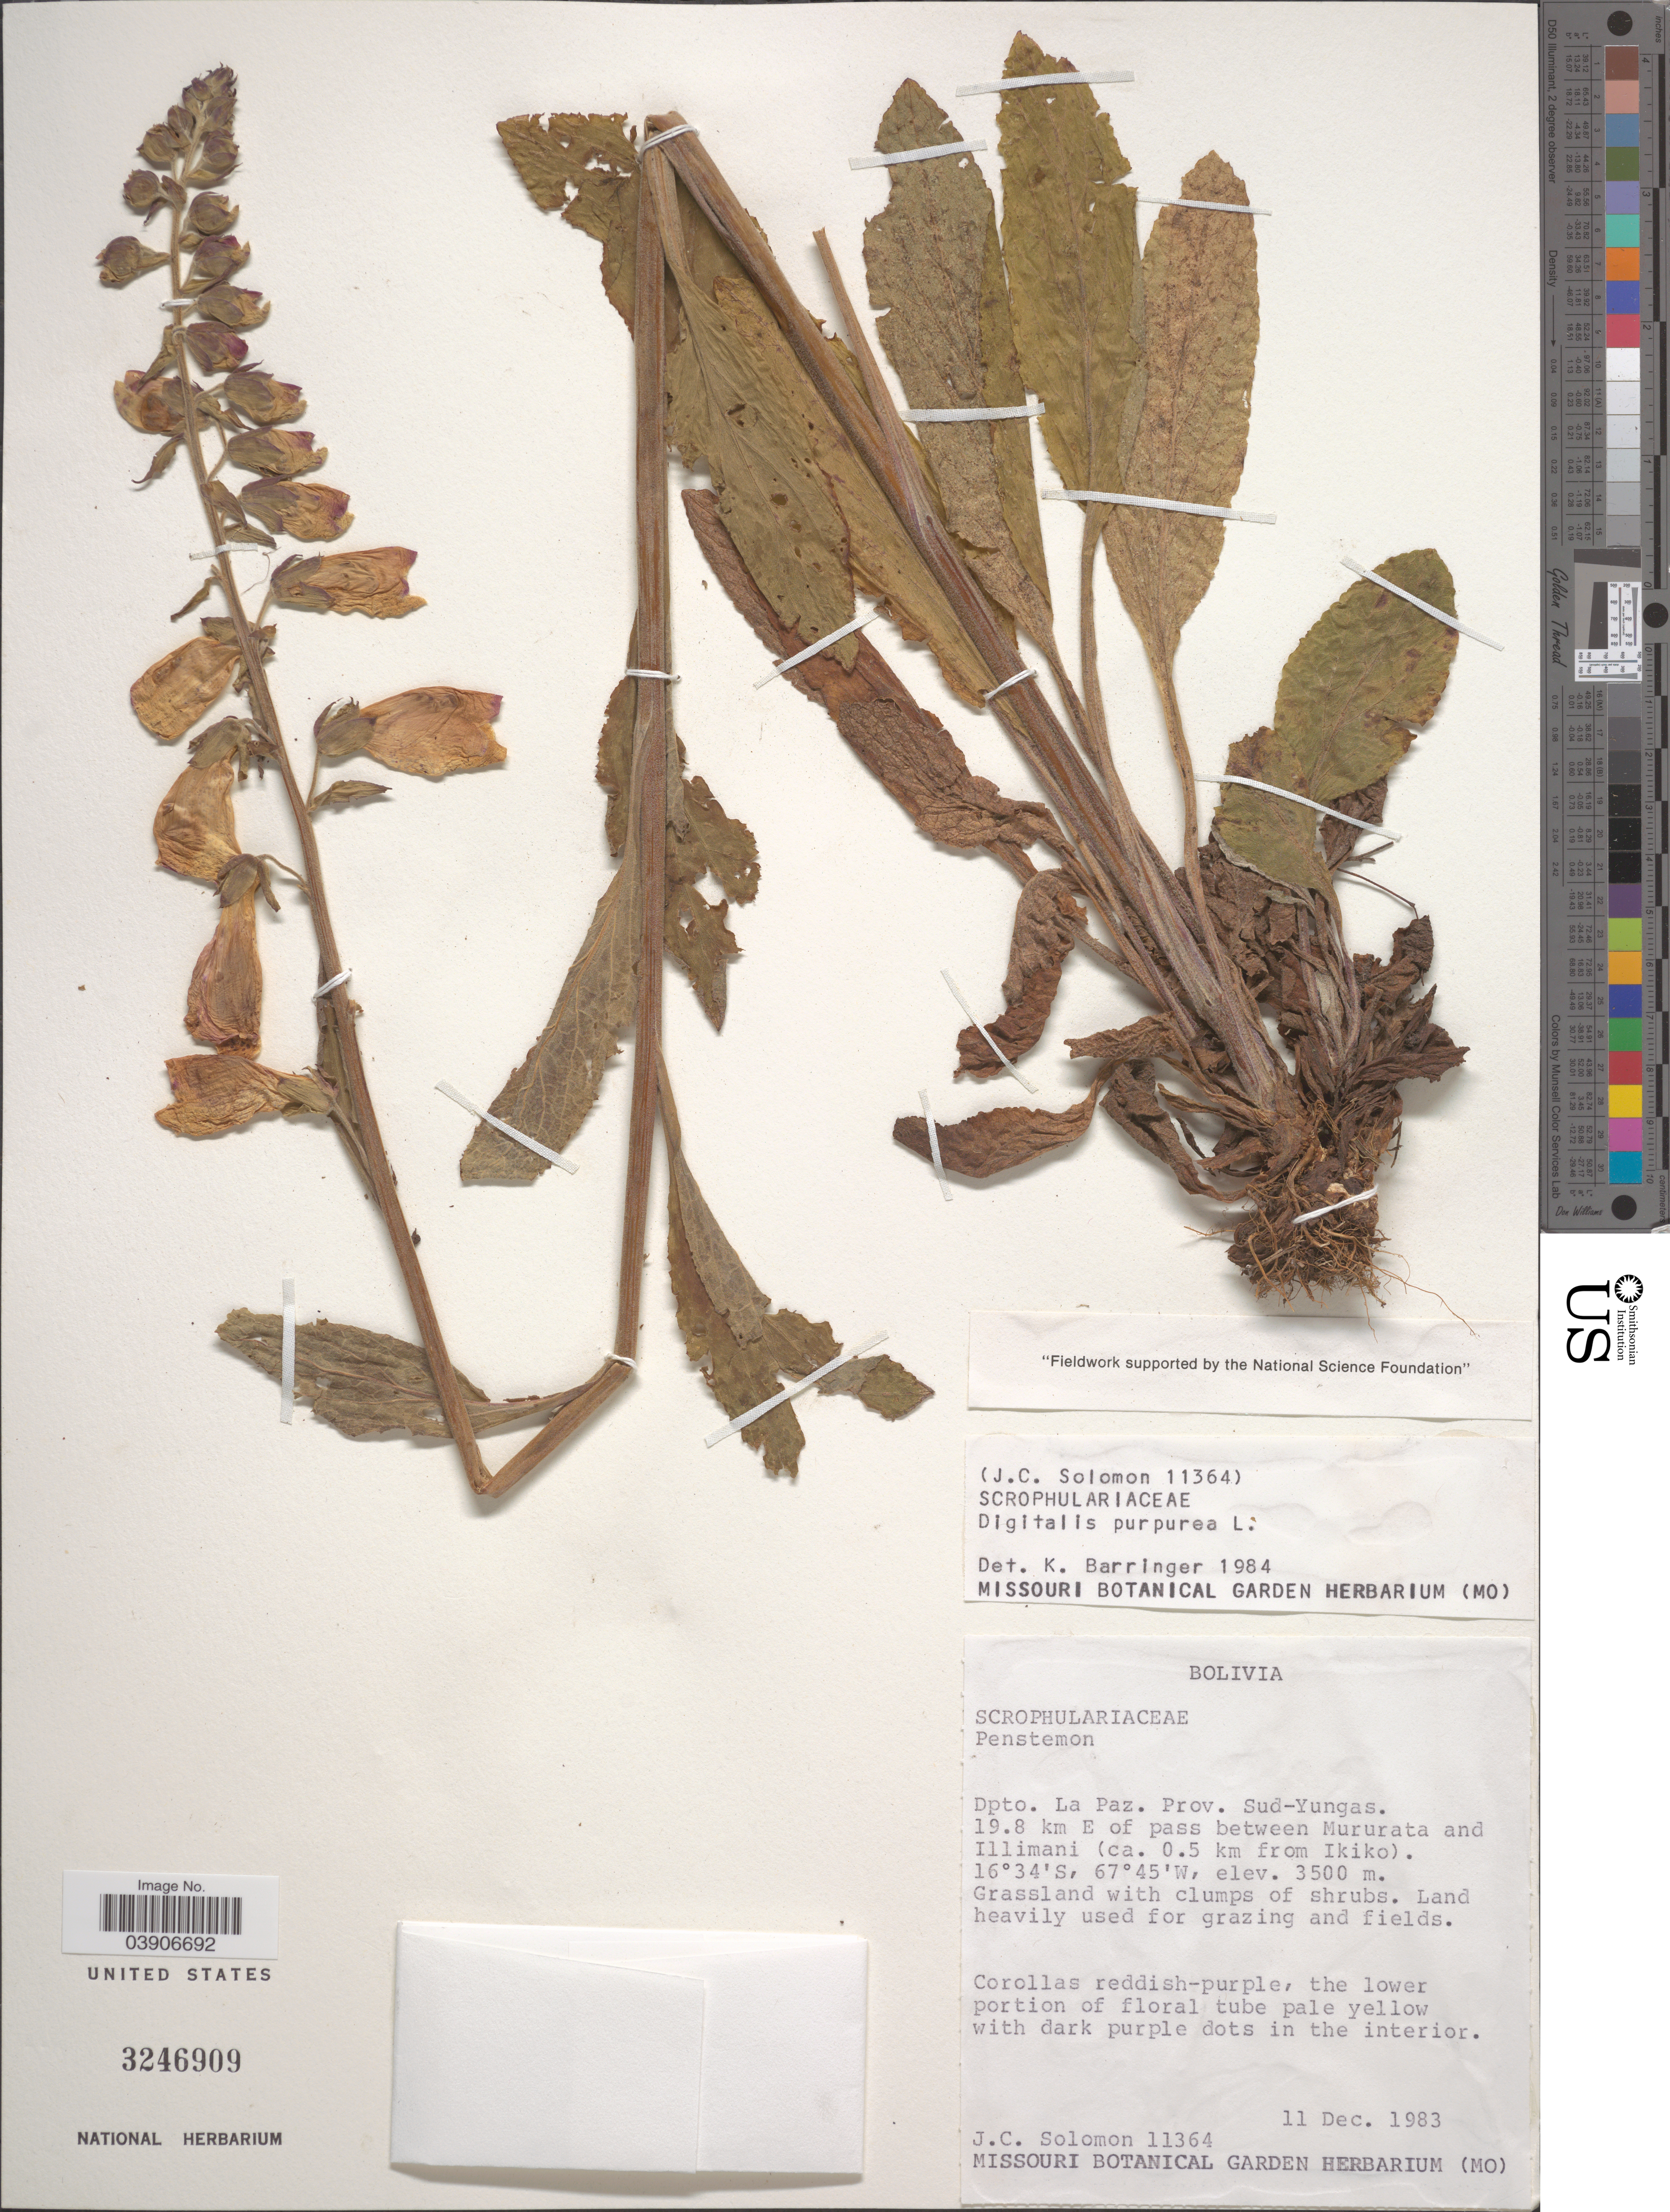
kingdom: Plantae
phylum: Tracheophyta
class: Magnoliopsida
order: Lamiales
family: Plantaginaceae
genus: Digitalis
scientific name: Digitalis purpurea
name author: L.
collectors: J. C. Solomon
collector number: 11364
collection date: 1983-12-11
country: Bolivia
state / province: La Paz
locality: Dpto. La Paz. Prov. Sud-Yungas. 19.8 km E of pass between Mururata and Illimani (ca. 0.5 km from Ikiko).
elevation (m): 3500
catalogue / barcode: US 3246909